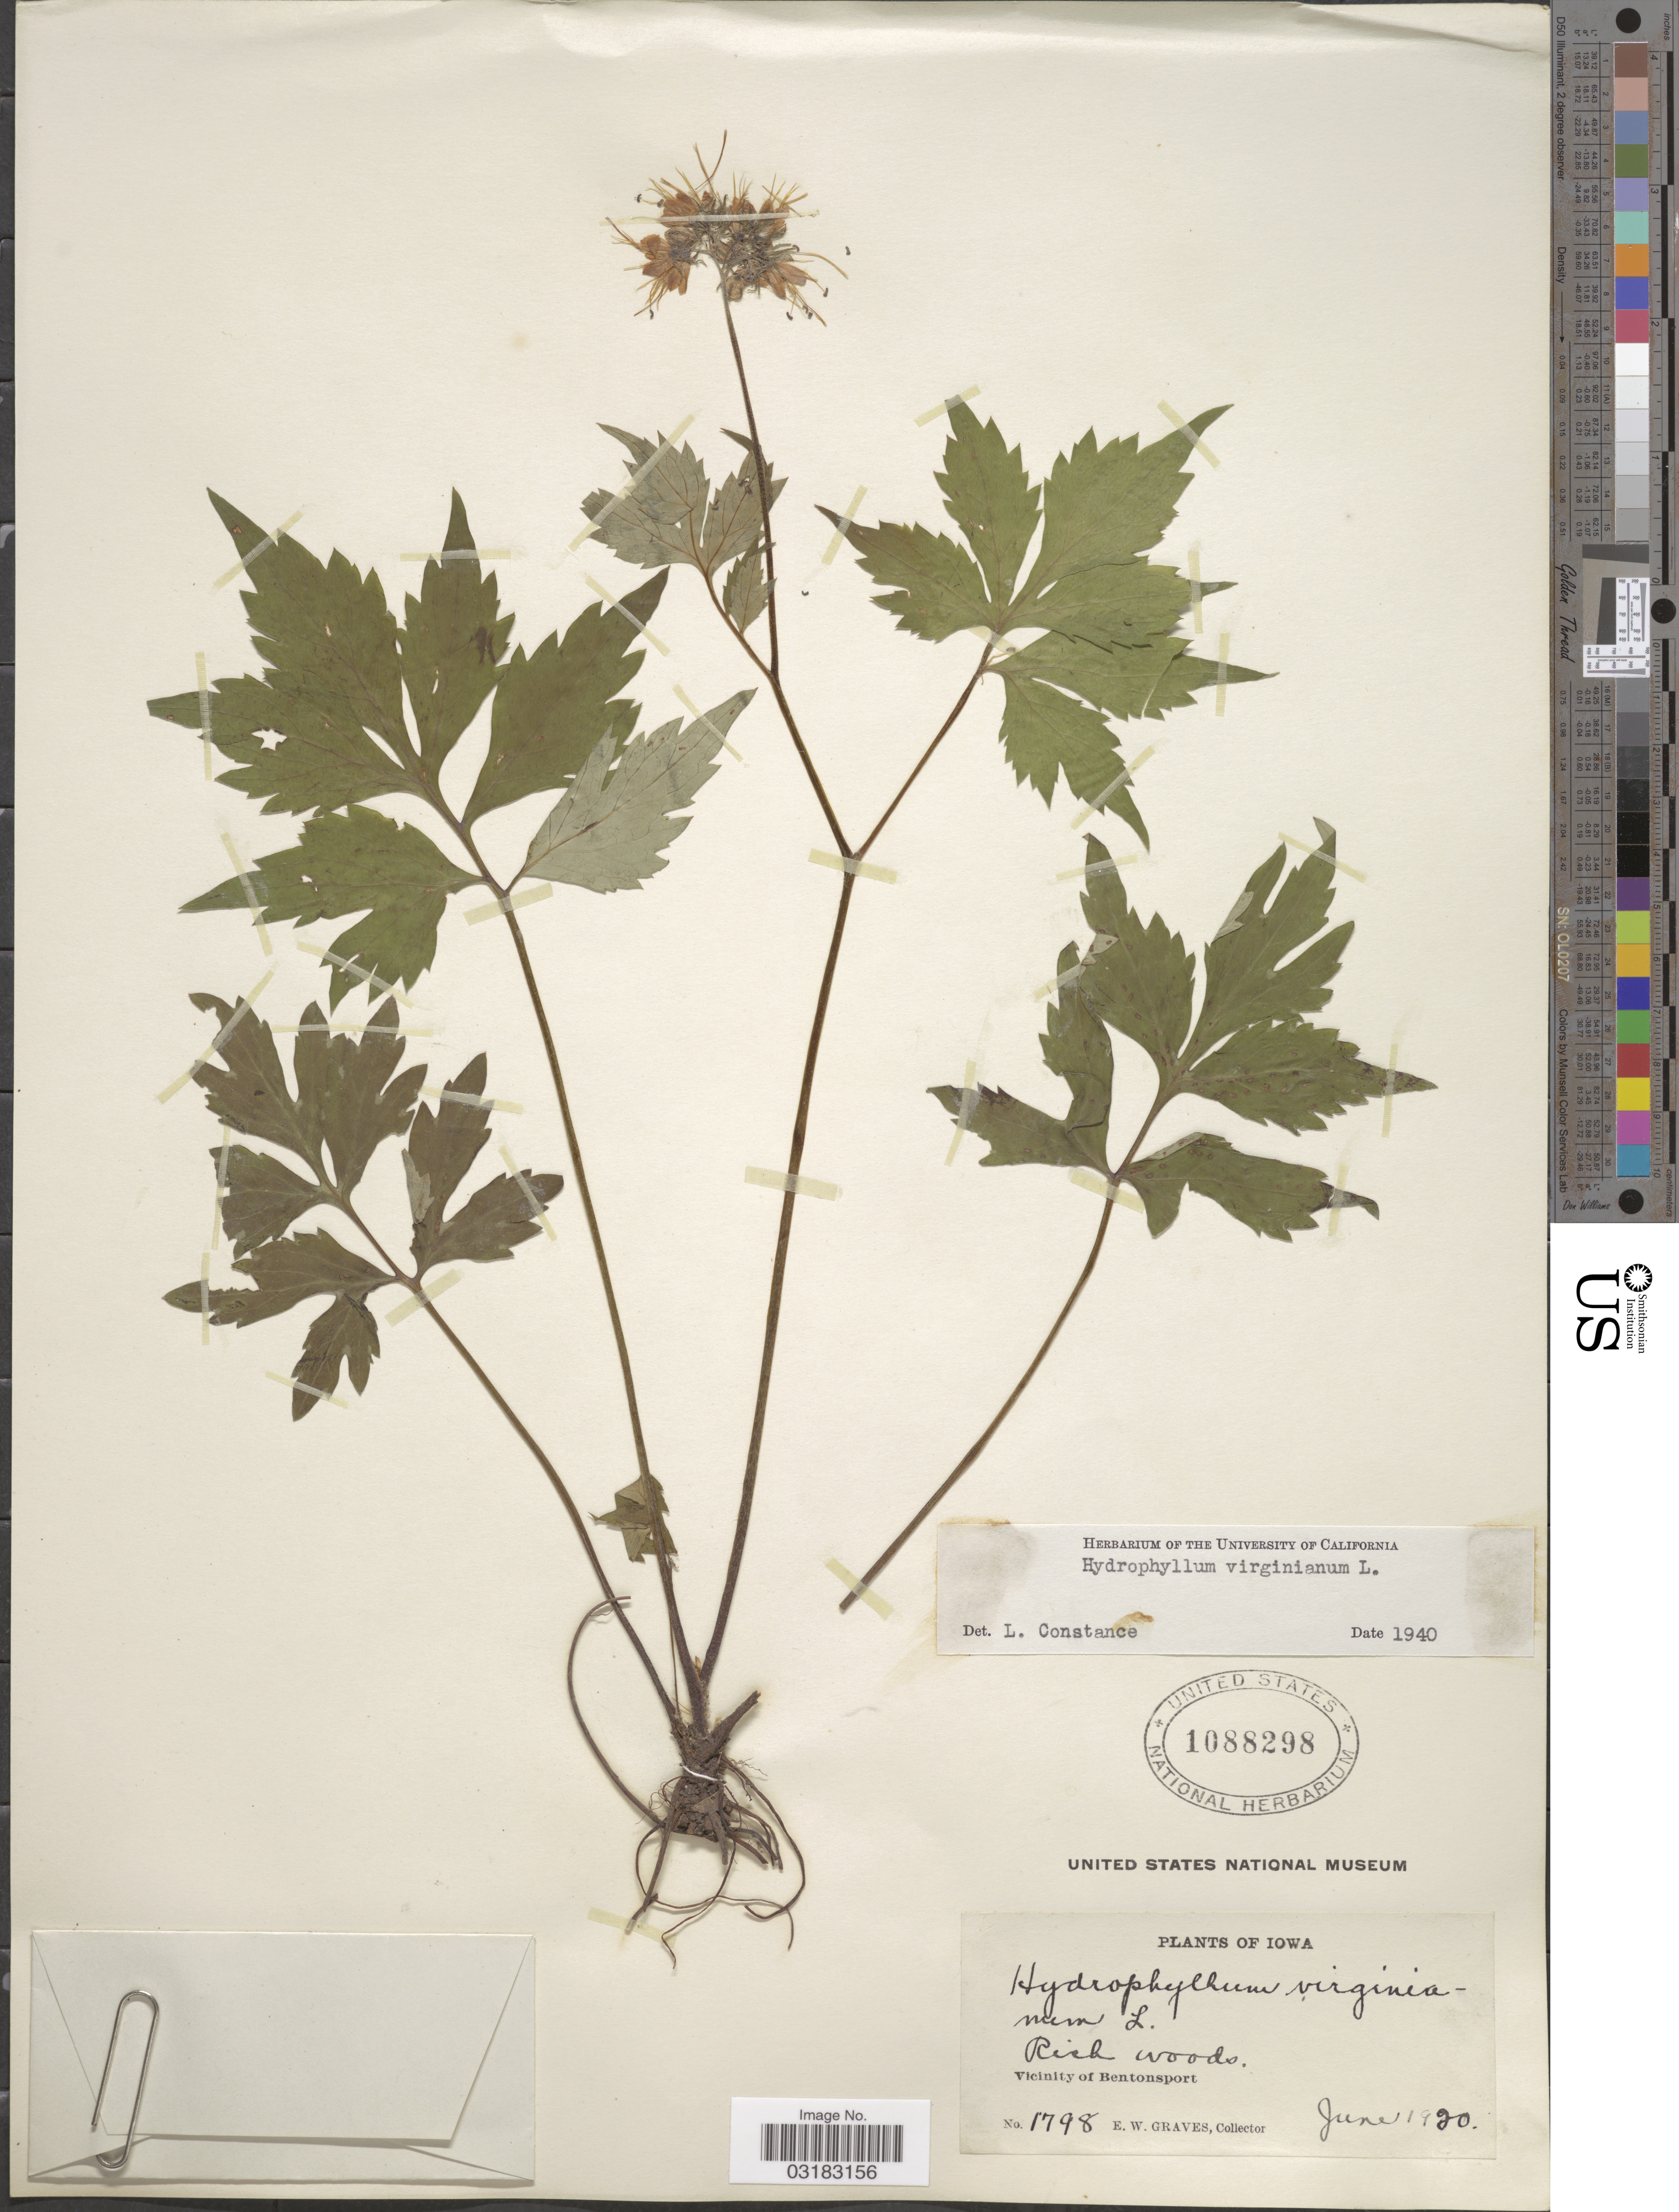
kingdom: Plantae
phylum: Tracheophyta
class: Magnoliopsida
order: Boraginales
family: Hydrophyllaceae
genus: Hydrophyllum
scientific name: Hydrophyllum virginianum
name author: L.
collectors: E. Graves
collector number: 1798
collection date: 1920-06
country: United States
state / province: Iowa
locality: Vicinity of Bentonsport.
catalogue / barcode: US 1088298